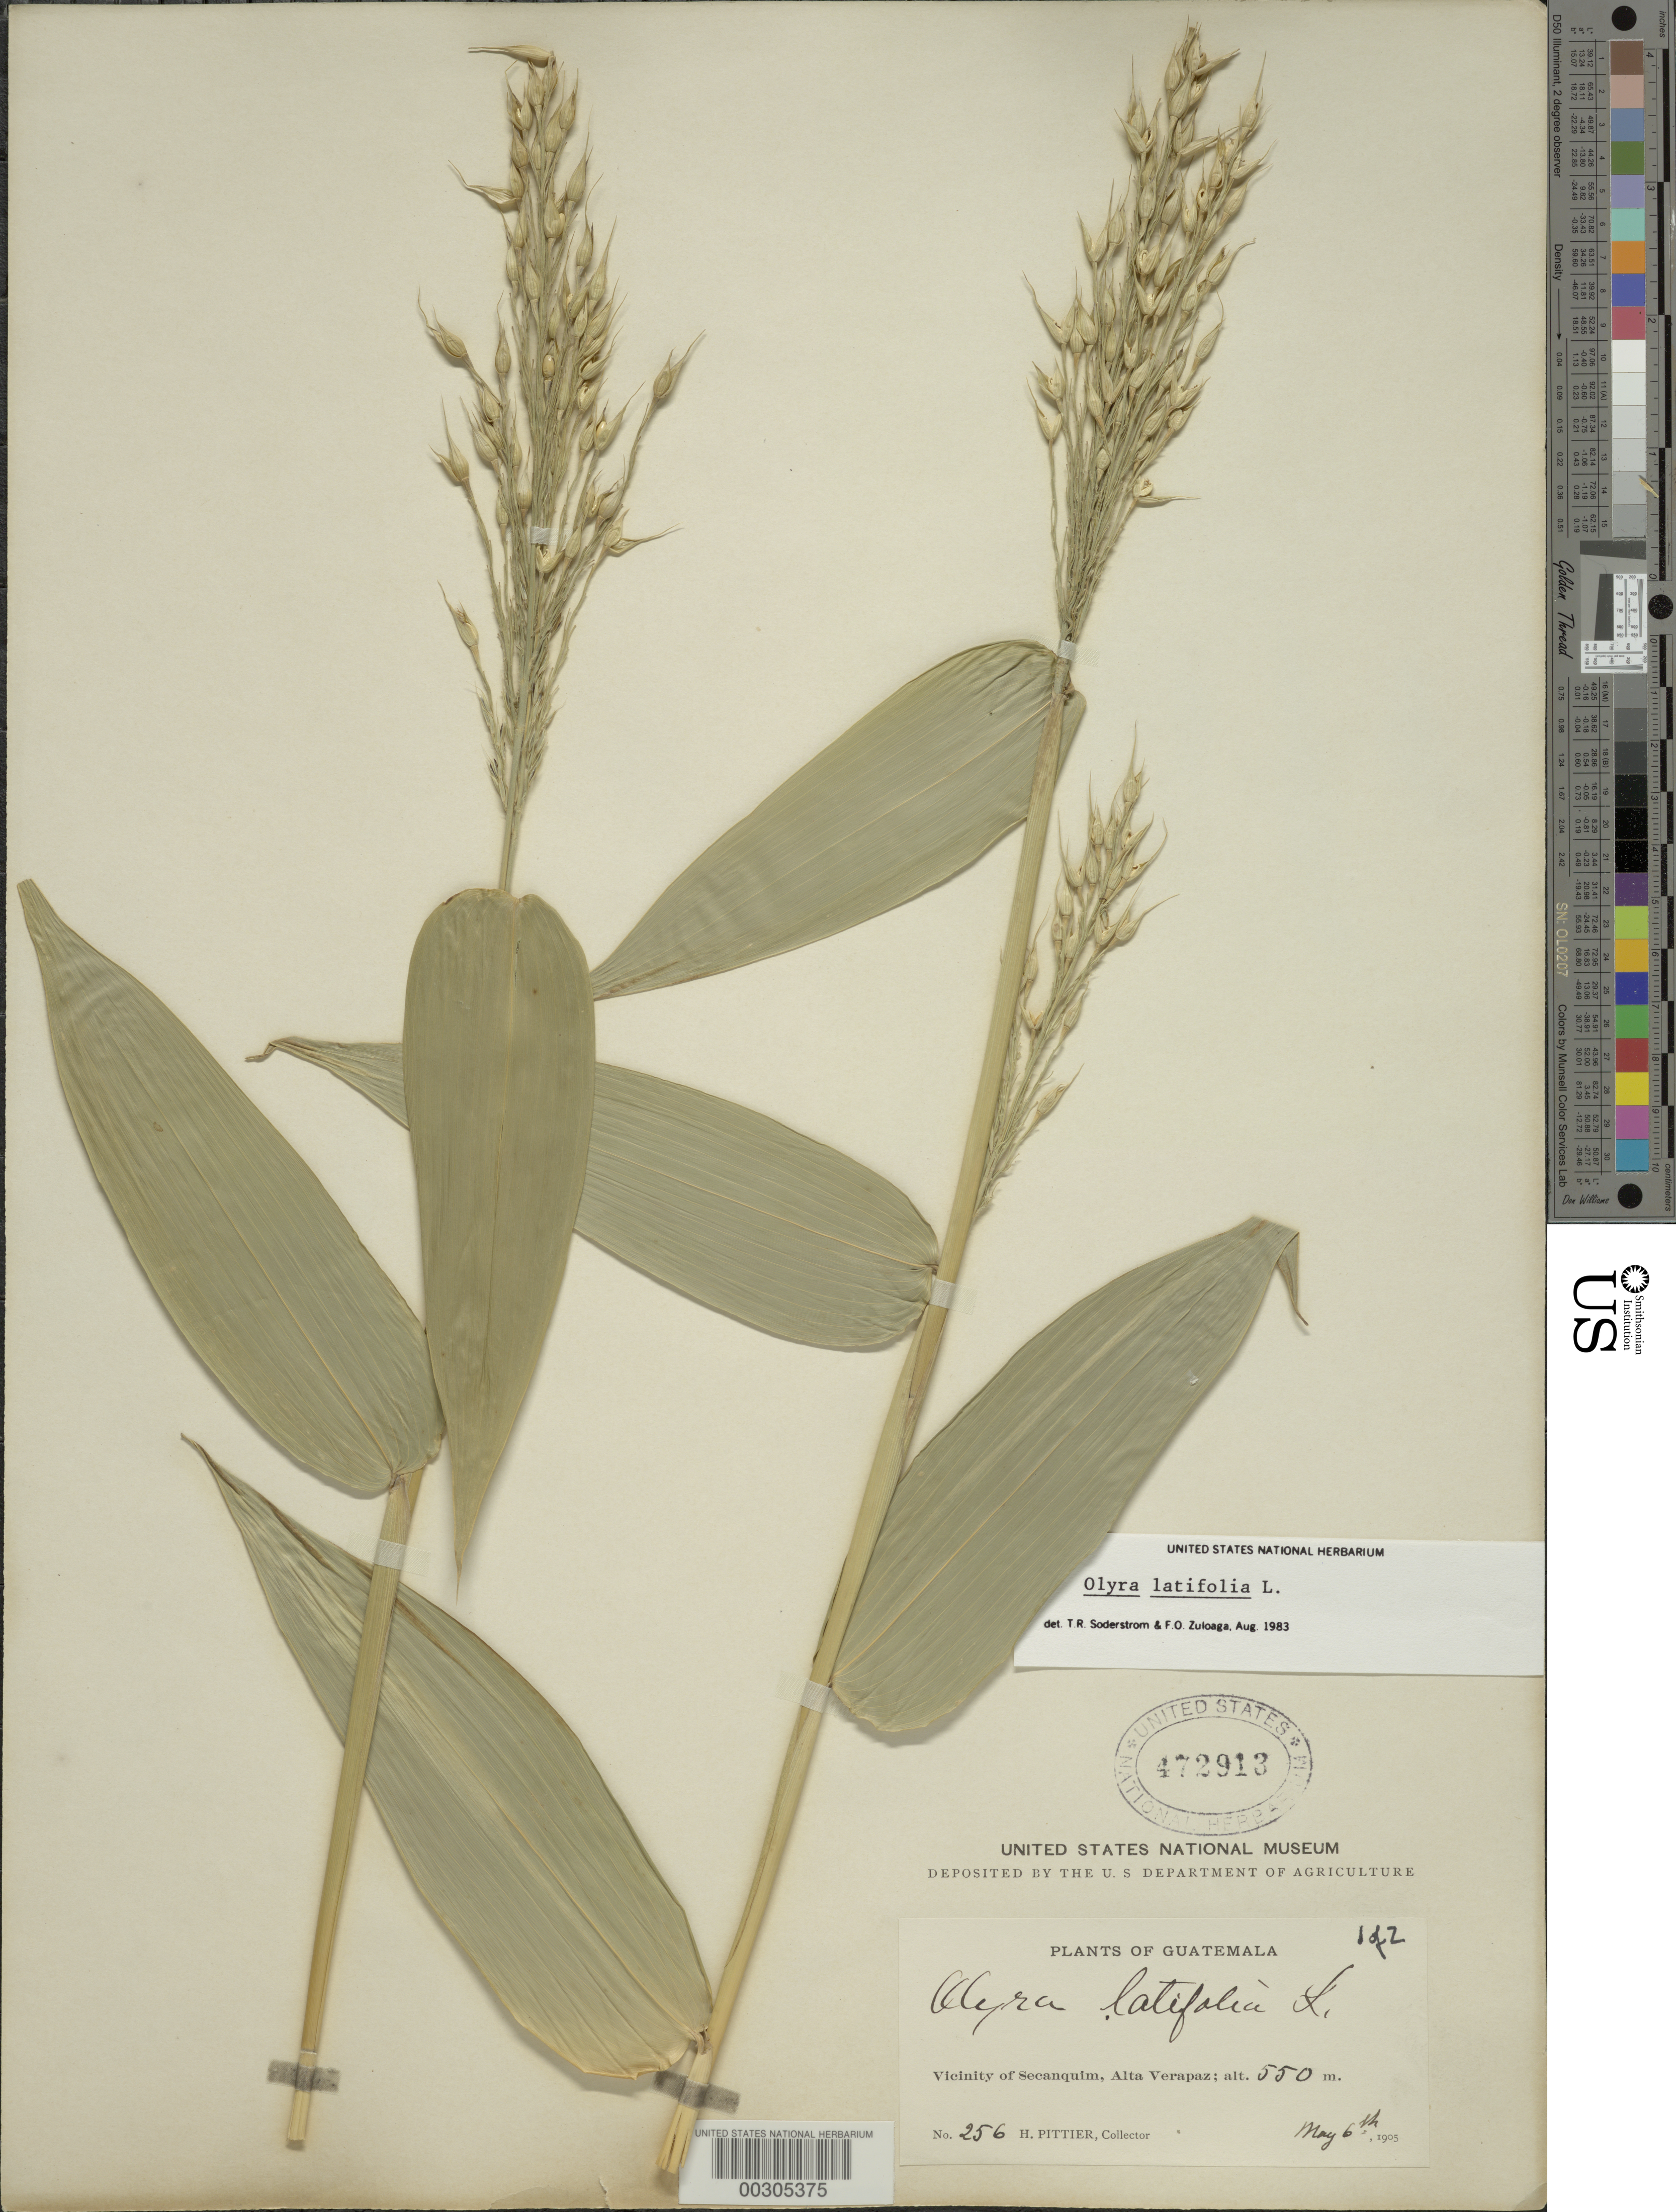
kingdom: Plantae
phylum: Tracheophyta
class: Liliopsida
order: Poales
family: Poaceae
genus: Olyra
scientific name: Olyra latifolia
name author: L.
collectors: H. F. Pittier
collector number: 256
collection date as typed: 06 May 1905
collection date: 1905-05-06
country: Guatemala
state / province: Alta Verapaz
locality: Secanquim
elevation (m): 550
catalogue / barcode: US 472913